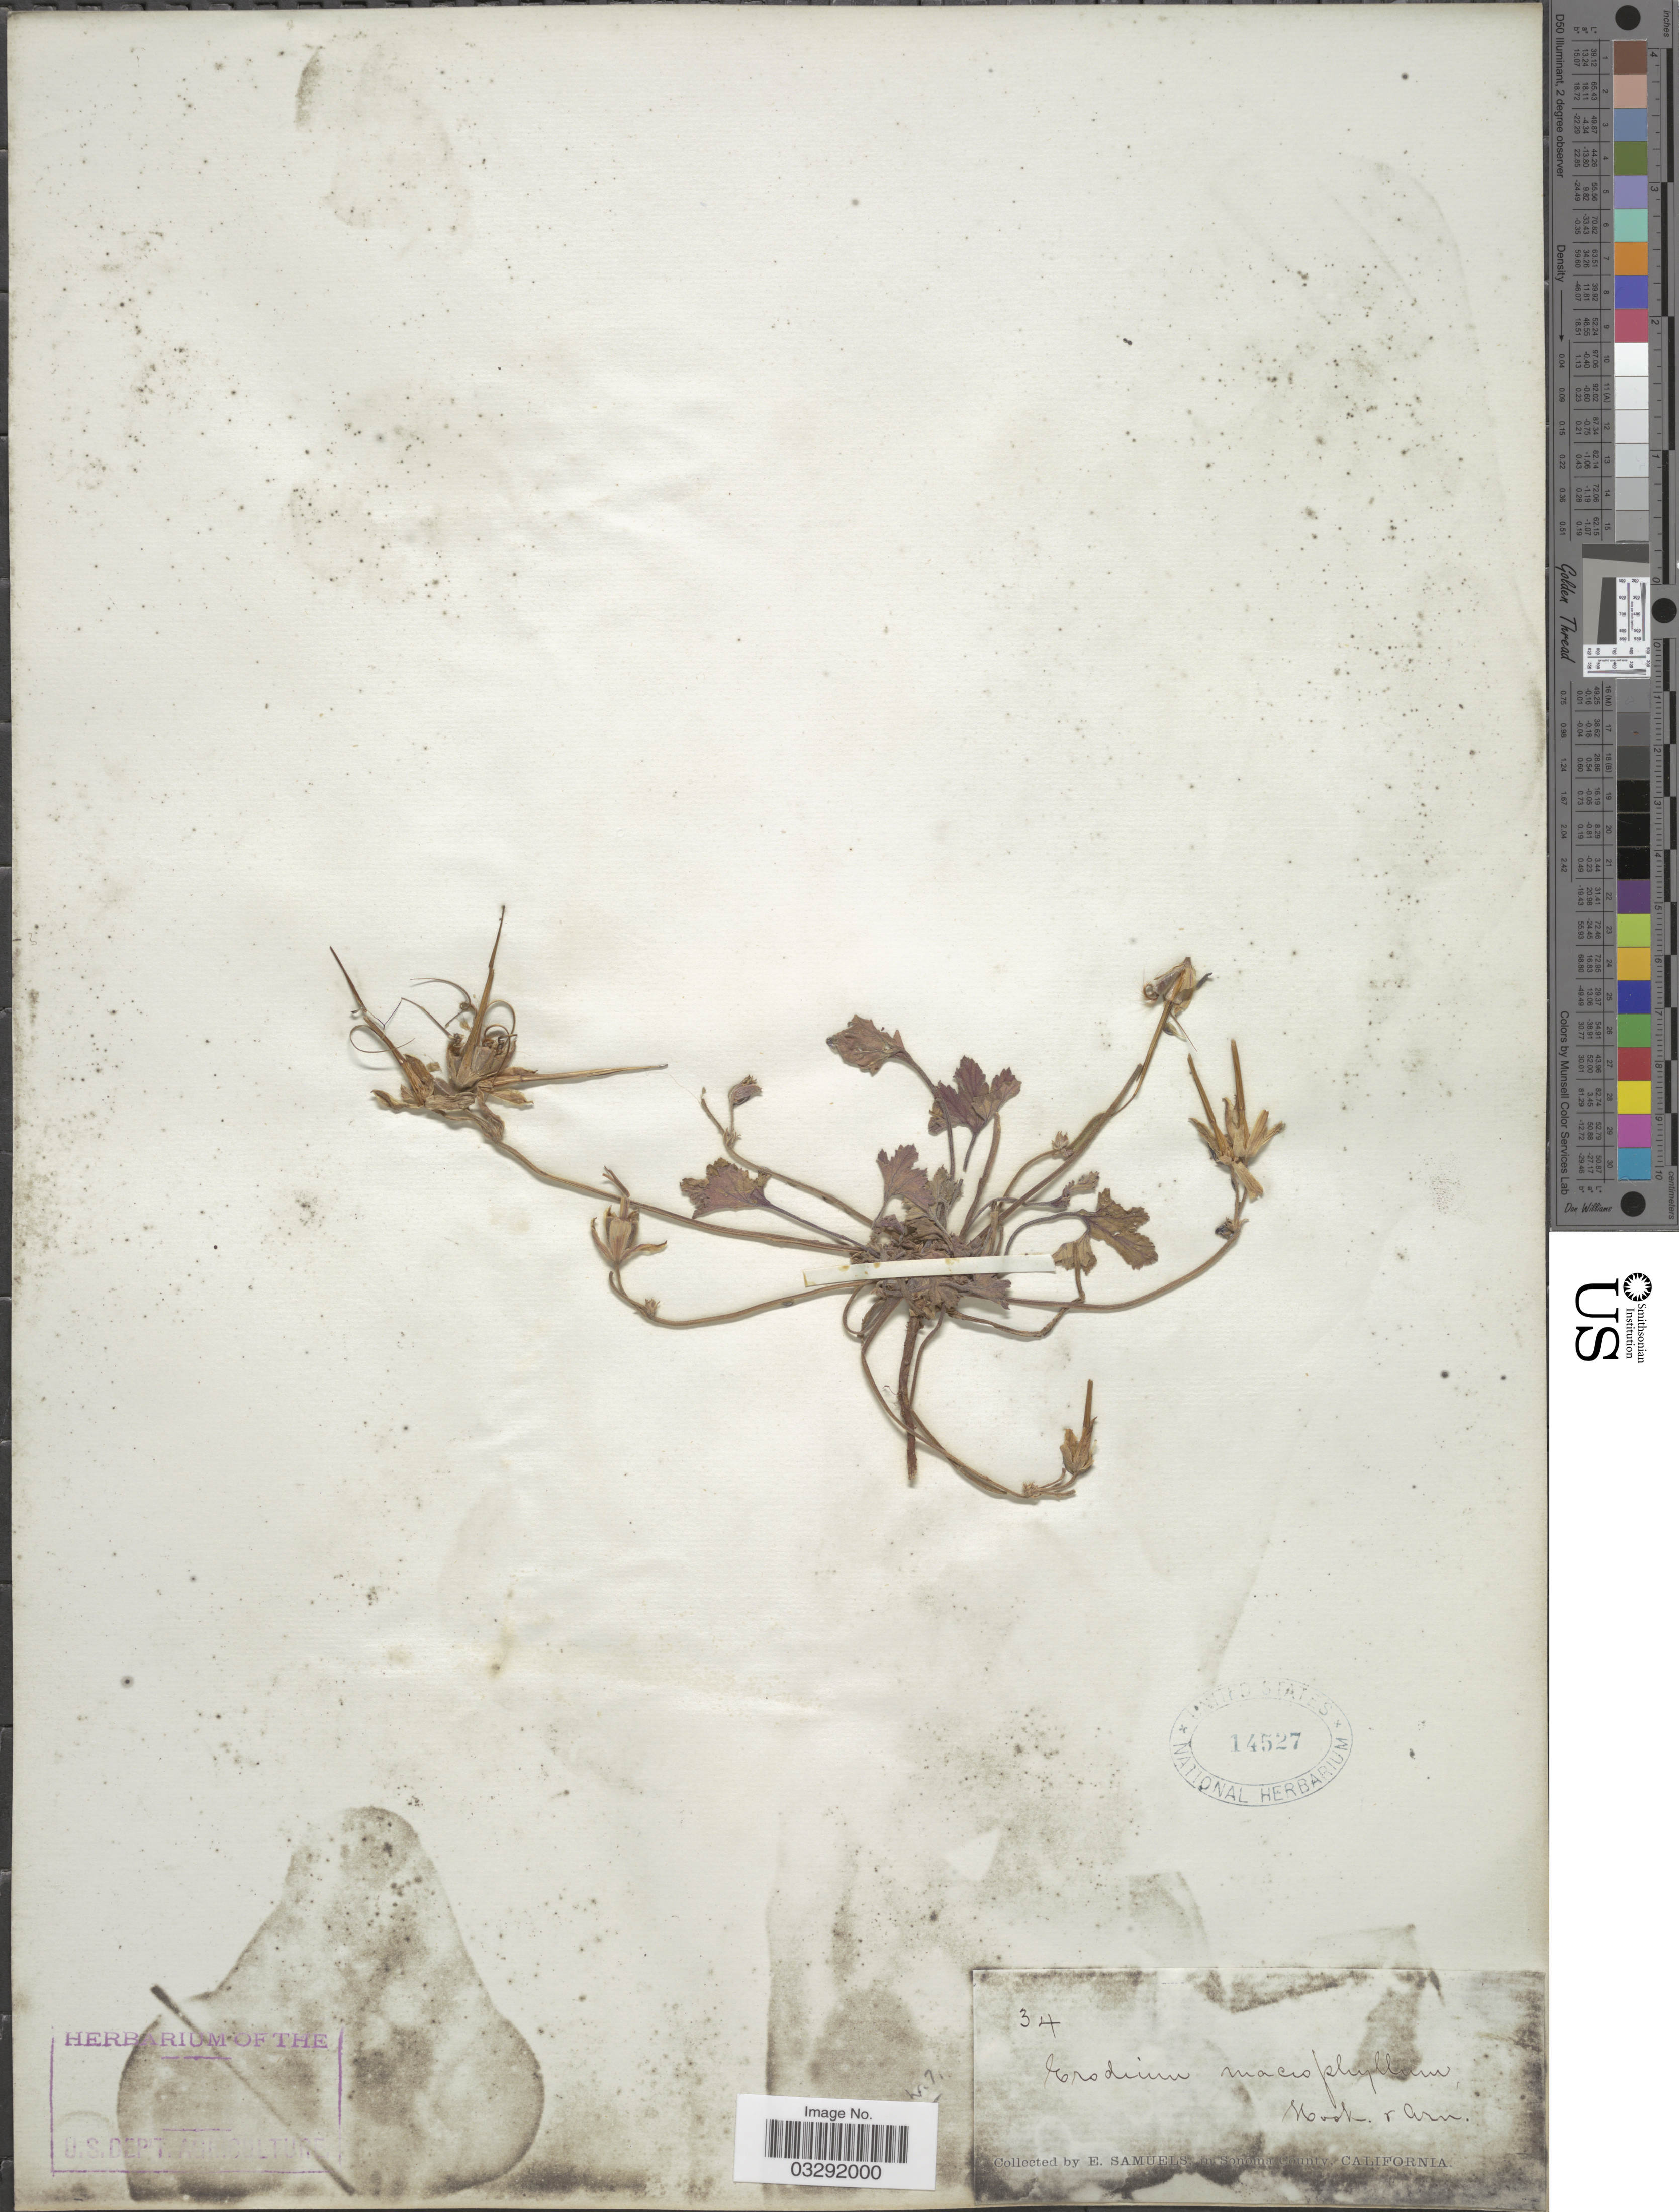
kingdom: Plantae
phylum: Tracheophyta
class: Magnoliopsida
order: Geraniales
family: Geraniaceae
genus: California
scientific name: California macrophylla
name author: (Hook. & Arn.) Aldasoro et al.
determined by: Strong, Mark T., (BOT), Smithsonian Institution - National Museum of Natural History (UNITED STATES)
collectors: E. Samuels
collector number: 34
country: United States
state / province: California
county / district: Sonoma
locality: Sonoma County.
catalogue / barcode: US 14527